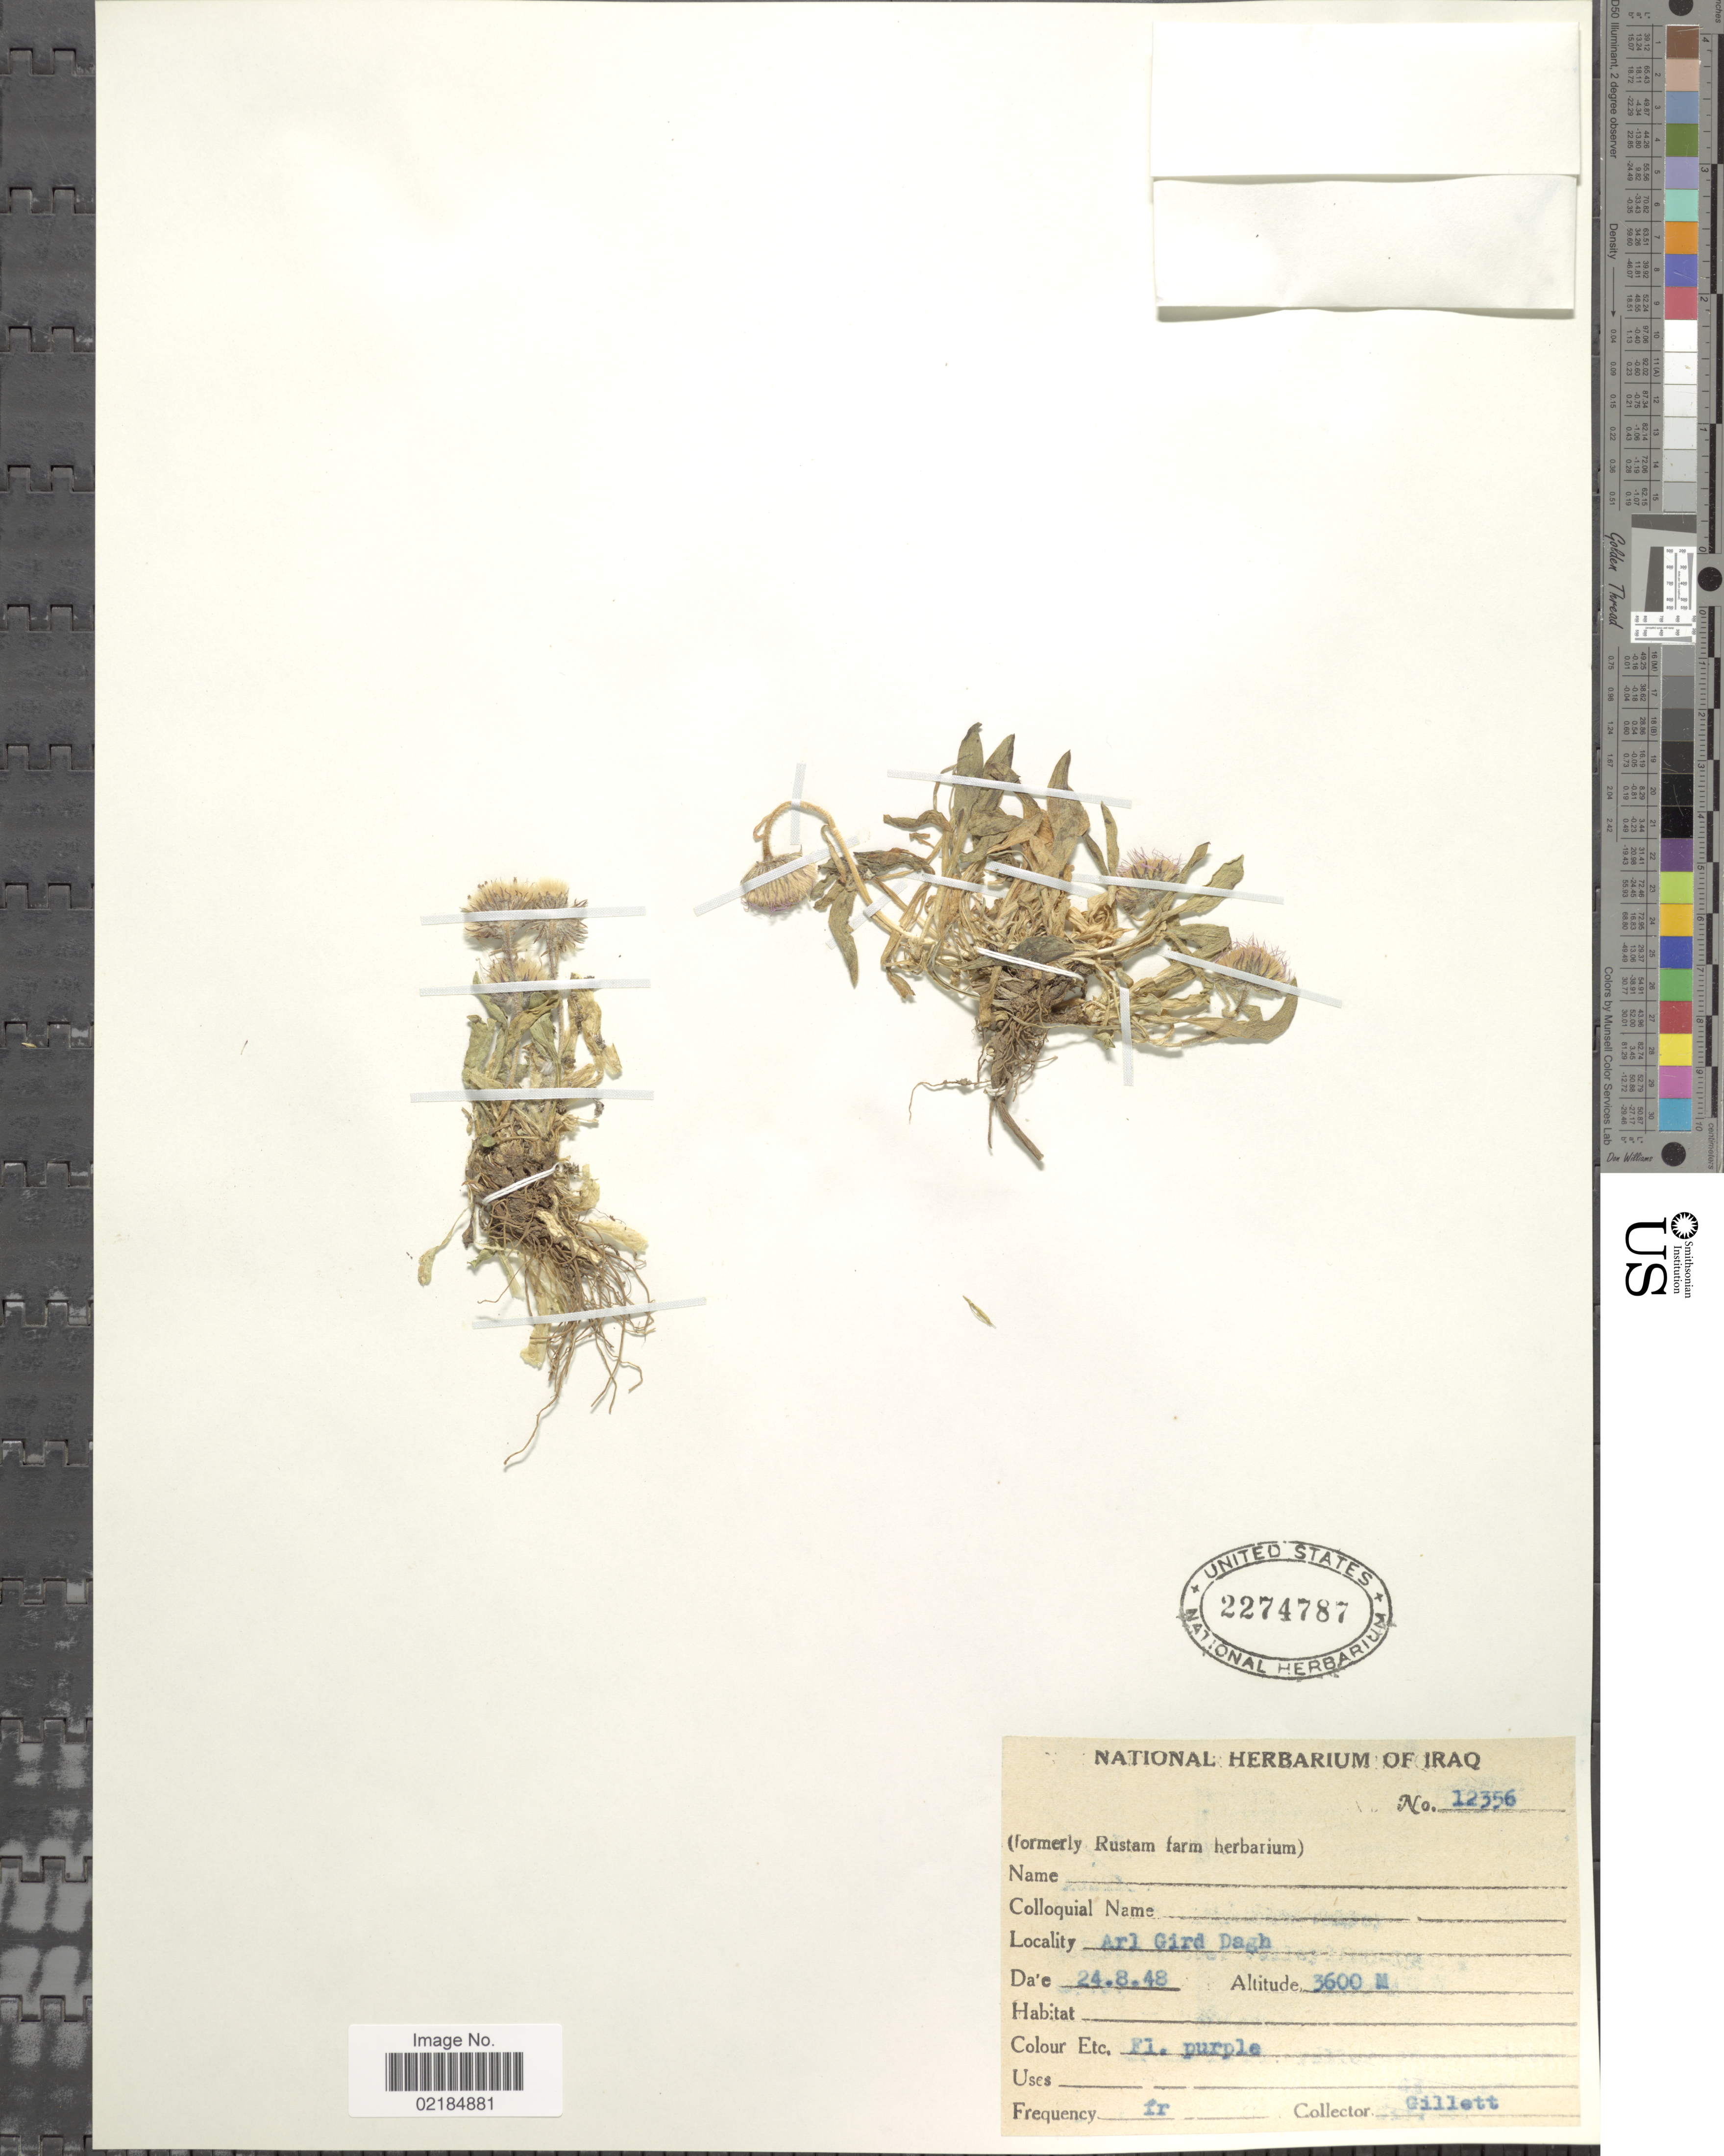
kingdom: Plantae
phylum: Tracheophyta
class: Magnoliopsida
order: Asterales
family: Asteraceae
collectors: Gillett, --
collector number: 12356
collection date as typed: Transcribed d/m/y: 24/8/48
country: Iraq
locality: Arl Gird Dagh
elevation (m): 3600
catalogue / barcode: US 2274787